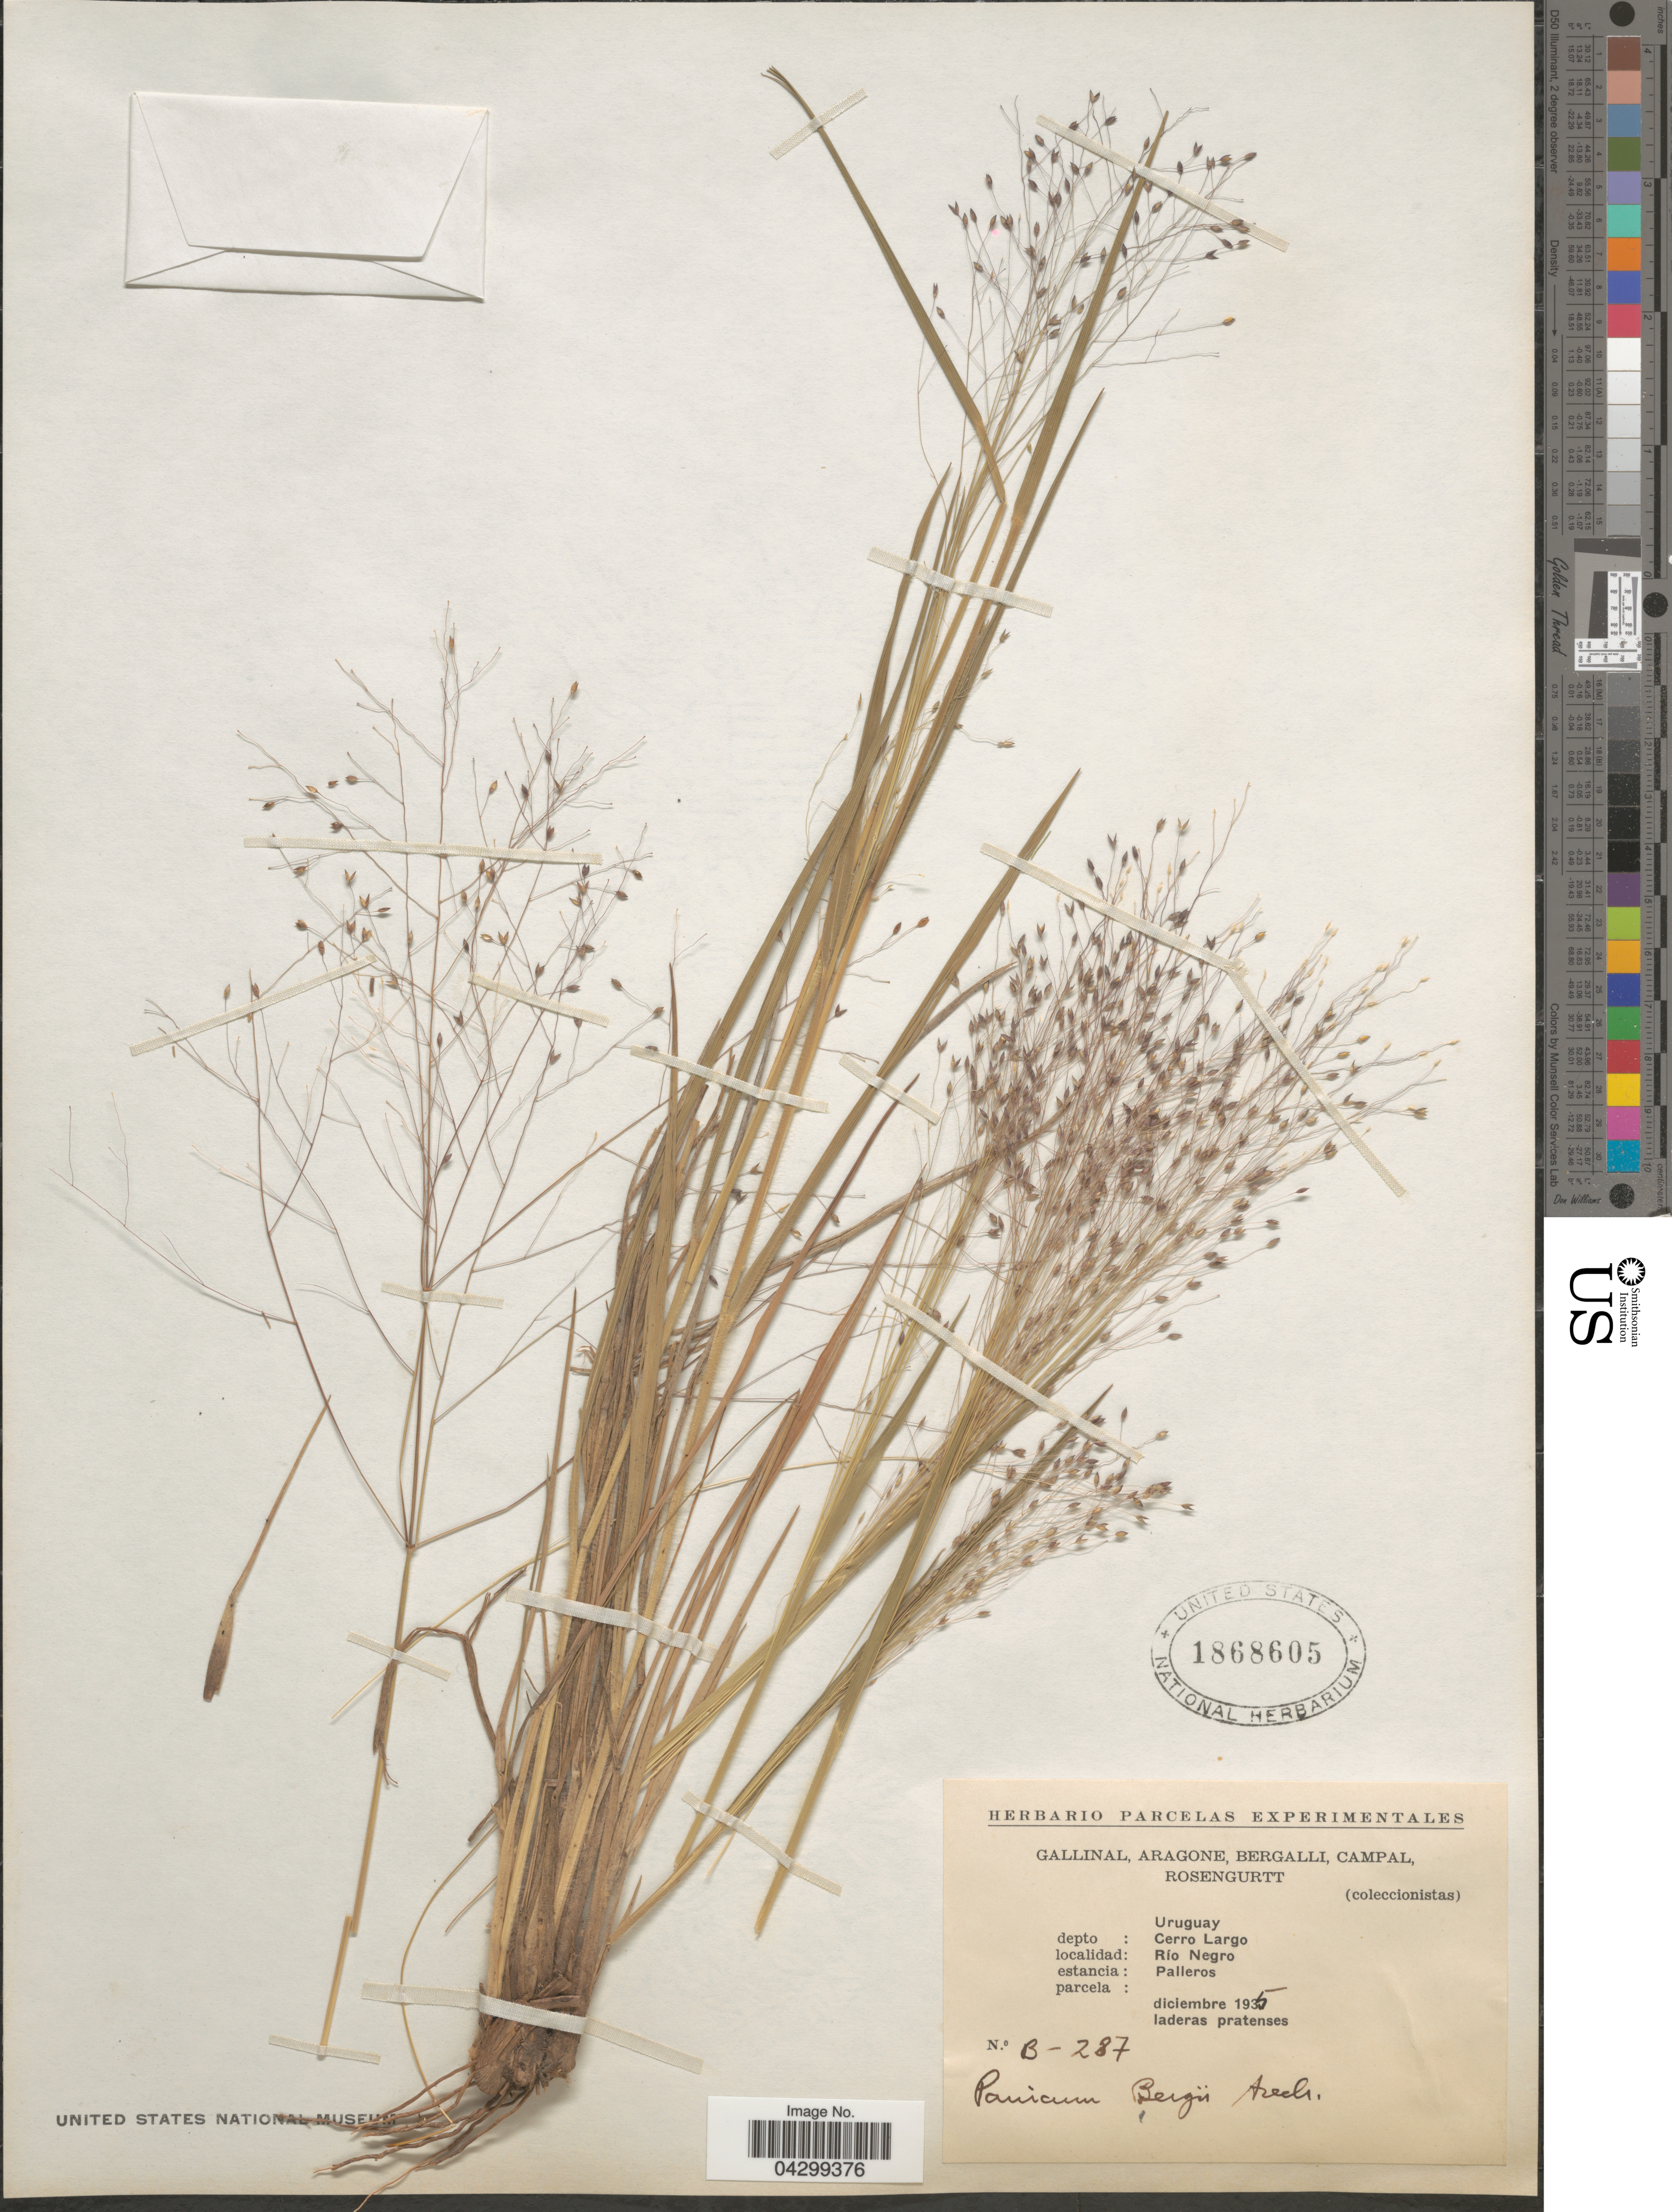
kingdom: Plantae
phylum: Tracheophyta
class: Liliopsida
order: Poales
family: Poaceae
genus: Panicum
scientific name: Panicum bergii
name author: Arechav.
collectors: -. Gallinal, -- Aragone, -- Bergalli, -- Campal & Rosengurtt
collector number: B-287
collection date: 1935-12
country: Uruguay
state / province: Cerro Largo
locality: Depto: Cerro Largo. Río Negro. Estancia: Palleros.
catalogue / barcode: US 1868605